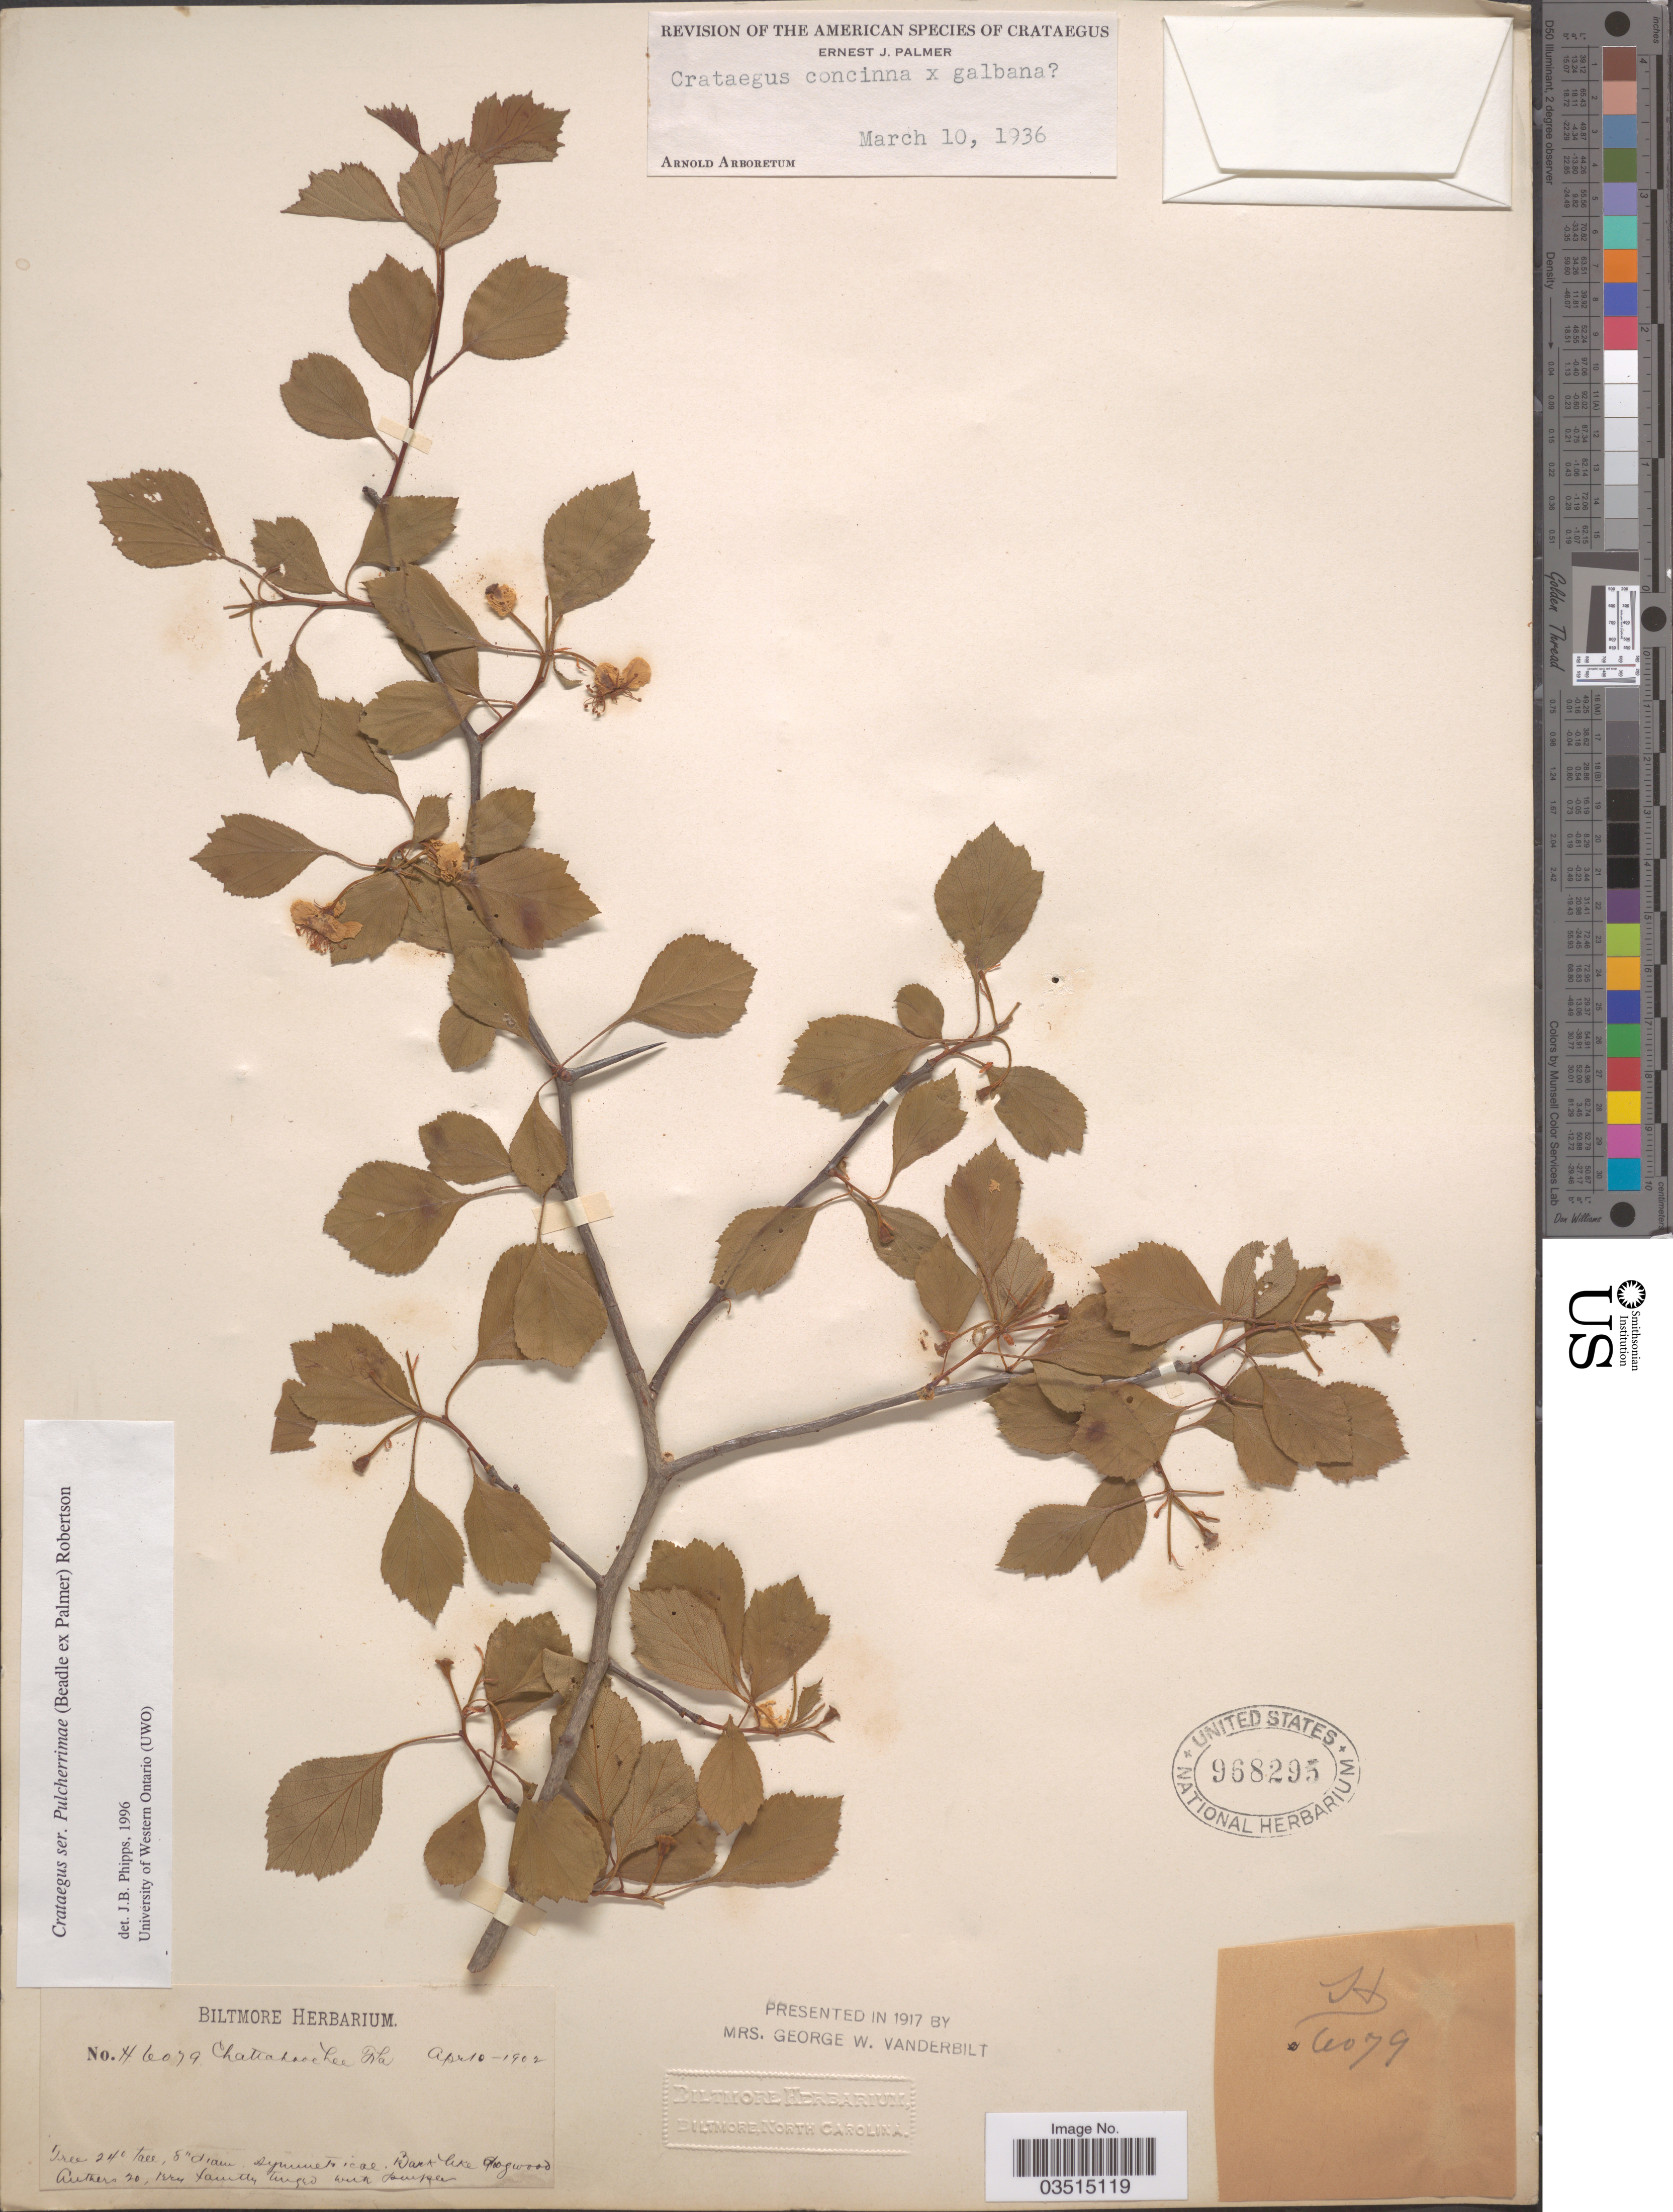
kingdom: Plantae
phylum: Tracheophyta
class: Magnoliopsida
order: Rosales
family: Rosaceae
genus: Crataegus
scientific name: Crataegus incilis x C. galbana Beadle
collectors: ex herb. Biltmore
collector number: H6079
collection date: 1902-04-10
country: United States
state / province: Florida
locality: Chattahoochee.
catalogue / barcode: US 968295